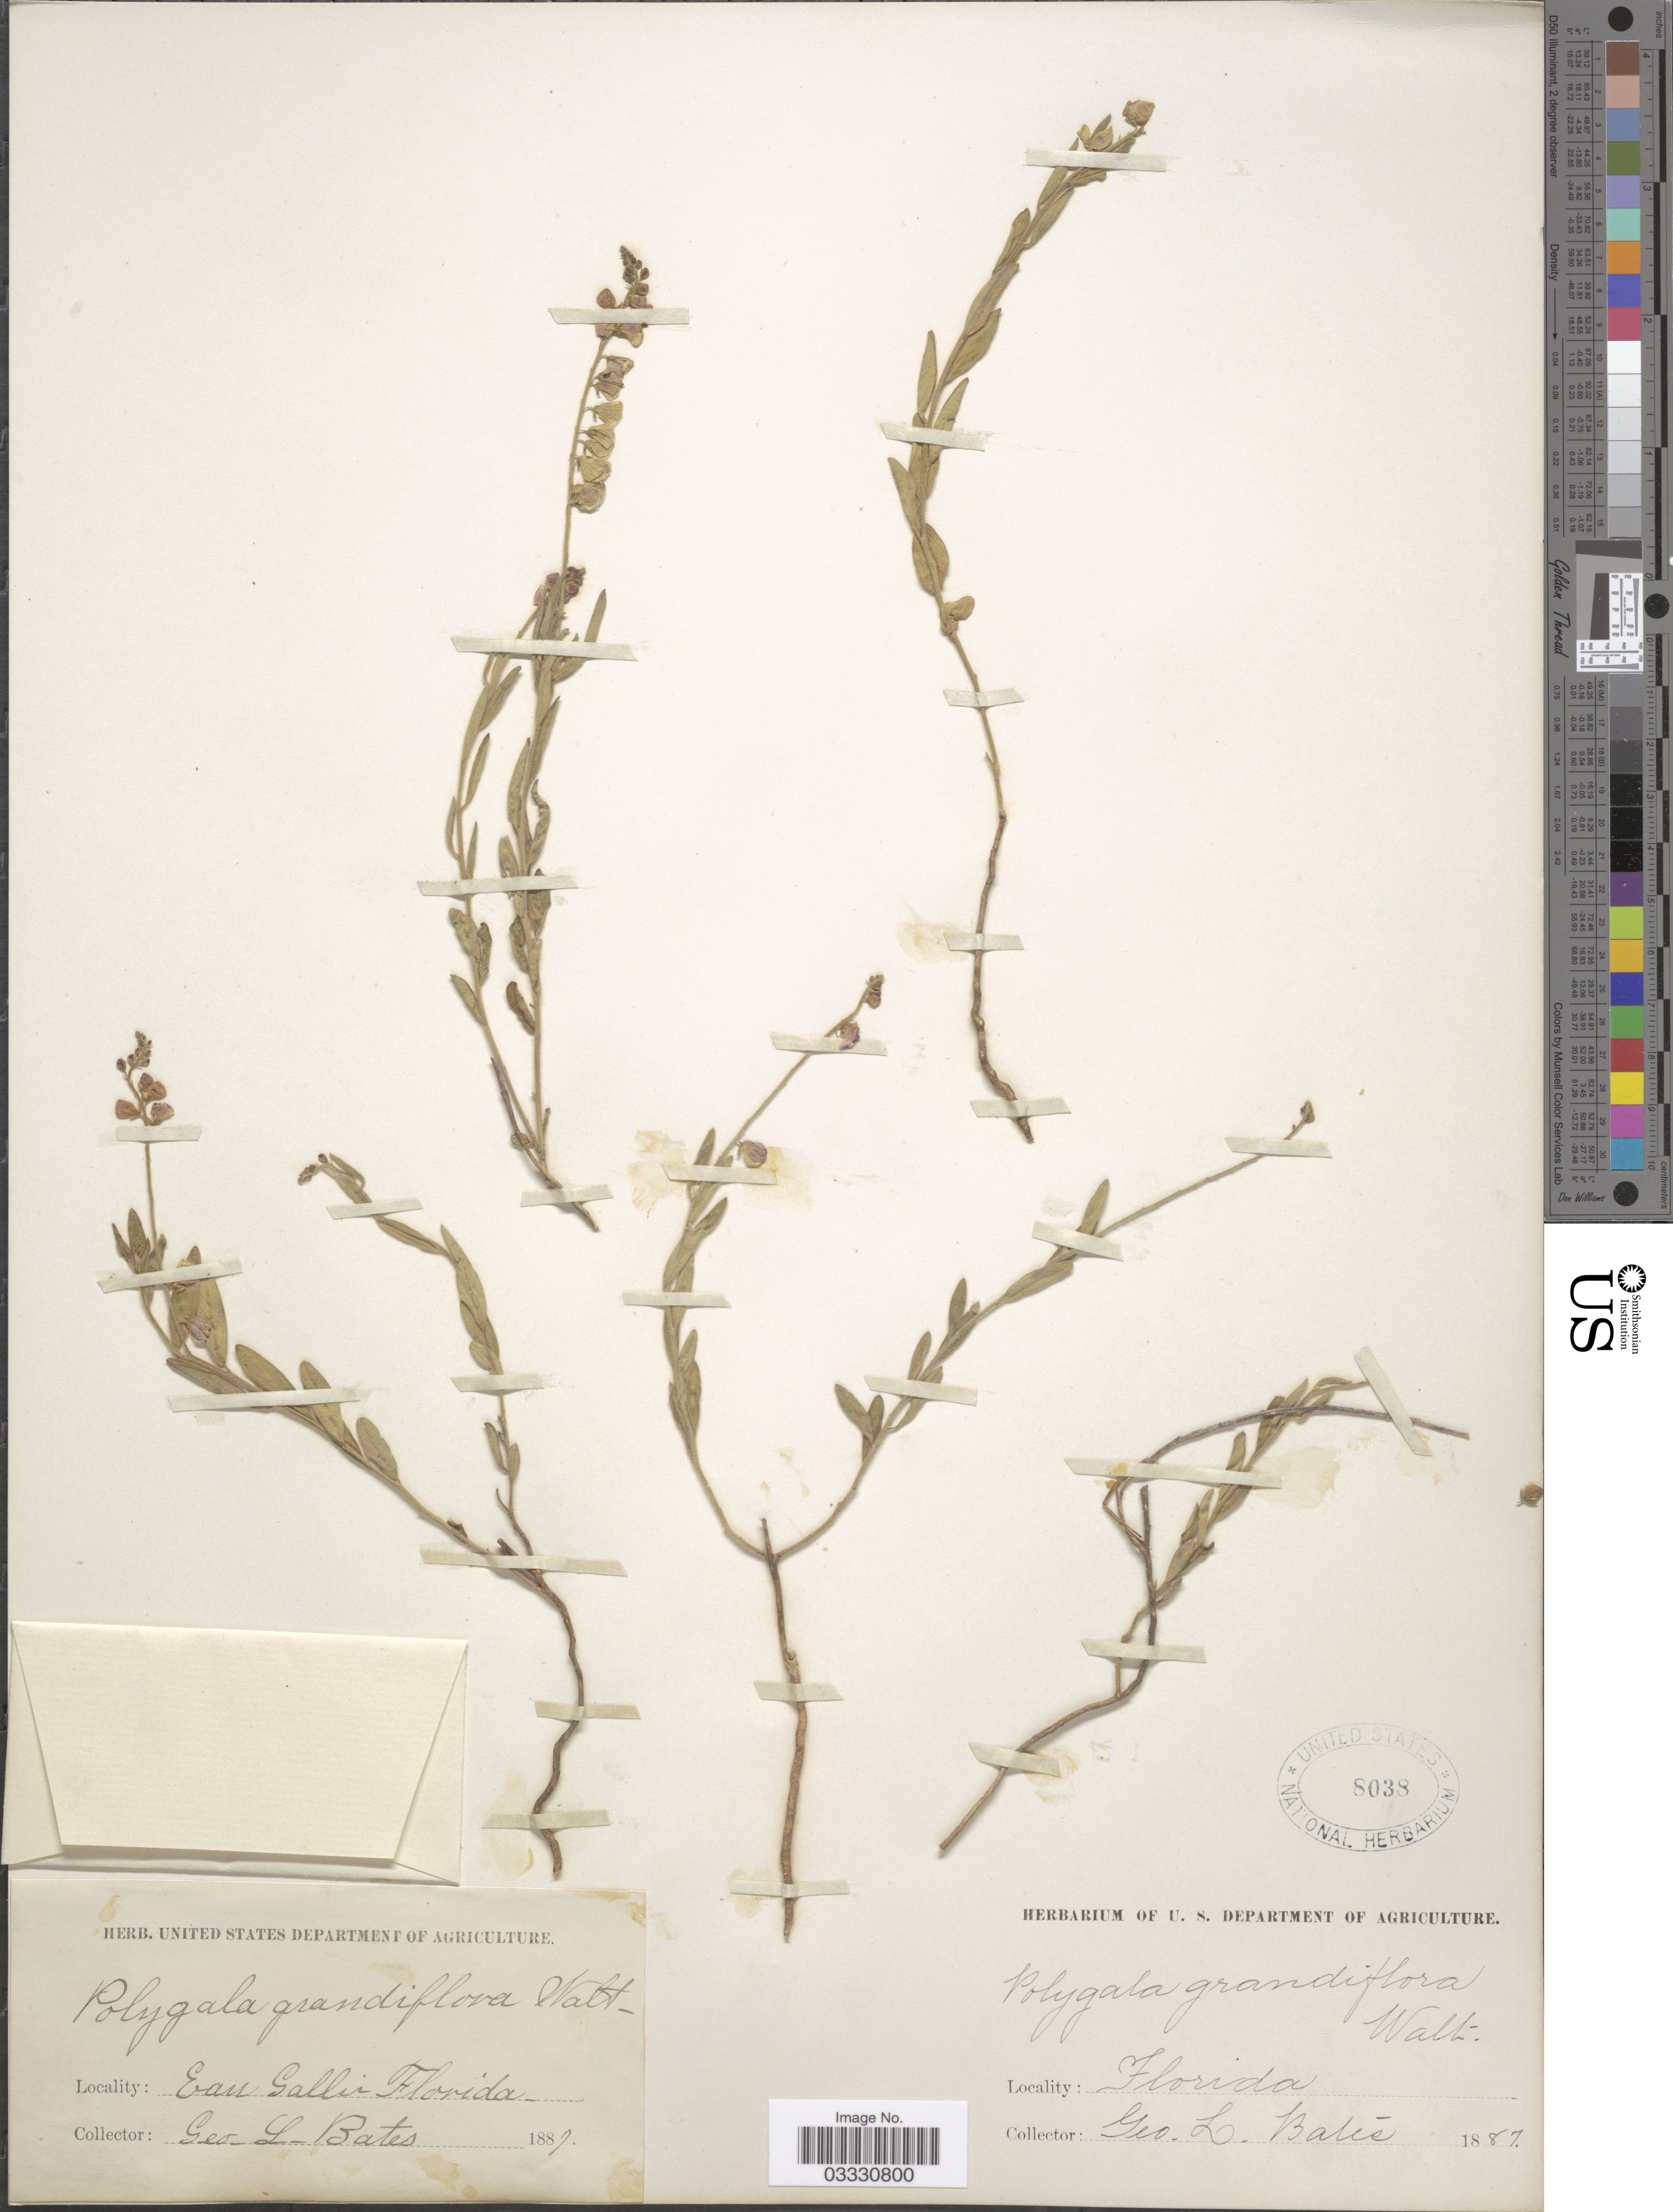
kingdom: Plantae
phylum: Tracheophyta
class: Magnoliopsida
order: Fabales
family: Polygalaceae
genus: Asemeia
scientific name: Asemeia grandiflora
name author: (Walter) Small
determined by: Strong, Mark T., (BOT), Smithsonian Institution - National Museum of Natural History (UNITED STATES)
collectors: G. Bates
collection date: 1887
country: United States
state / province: Florida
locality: Eau Gallii.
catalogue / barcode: US 8038